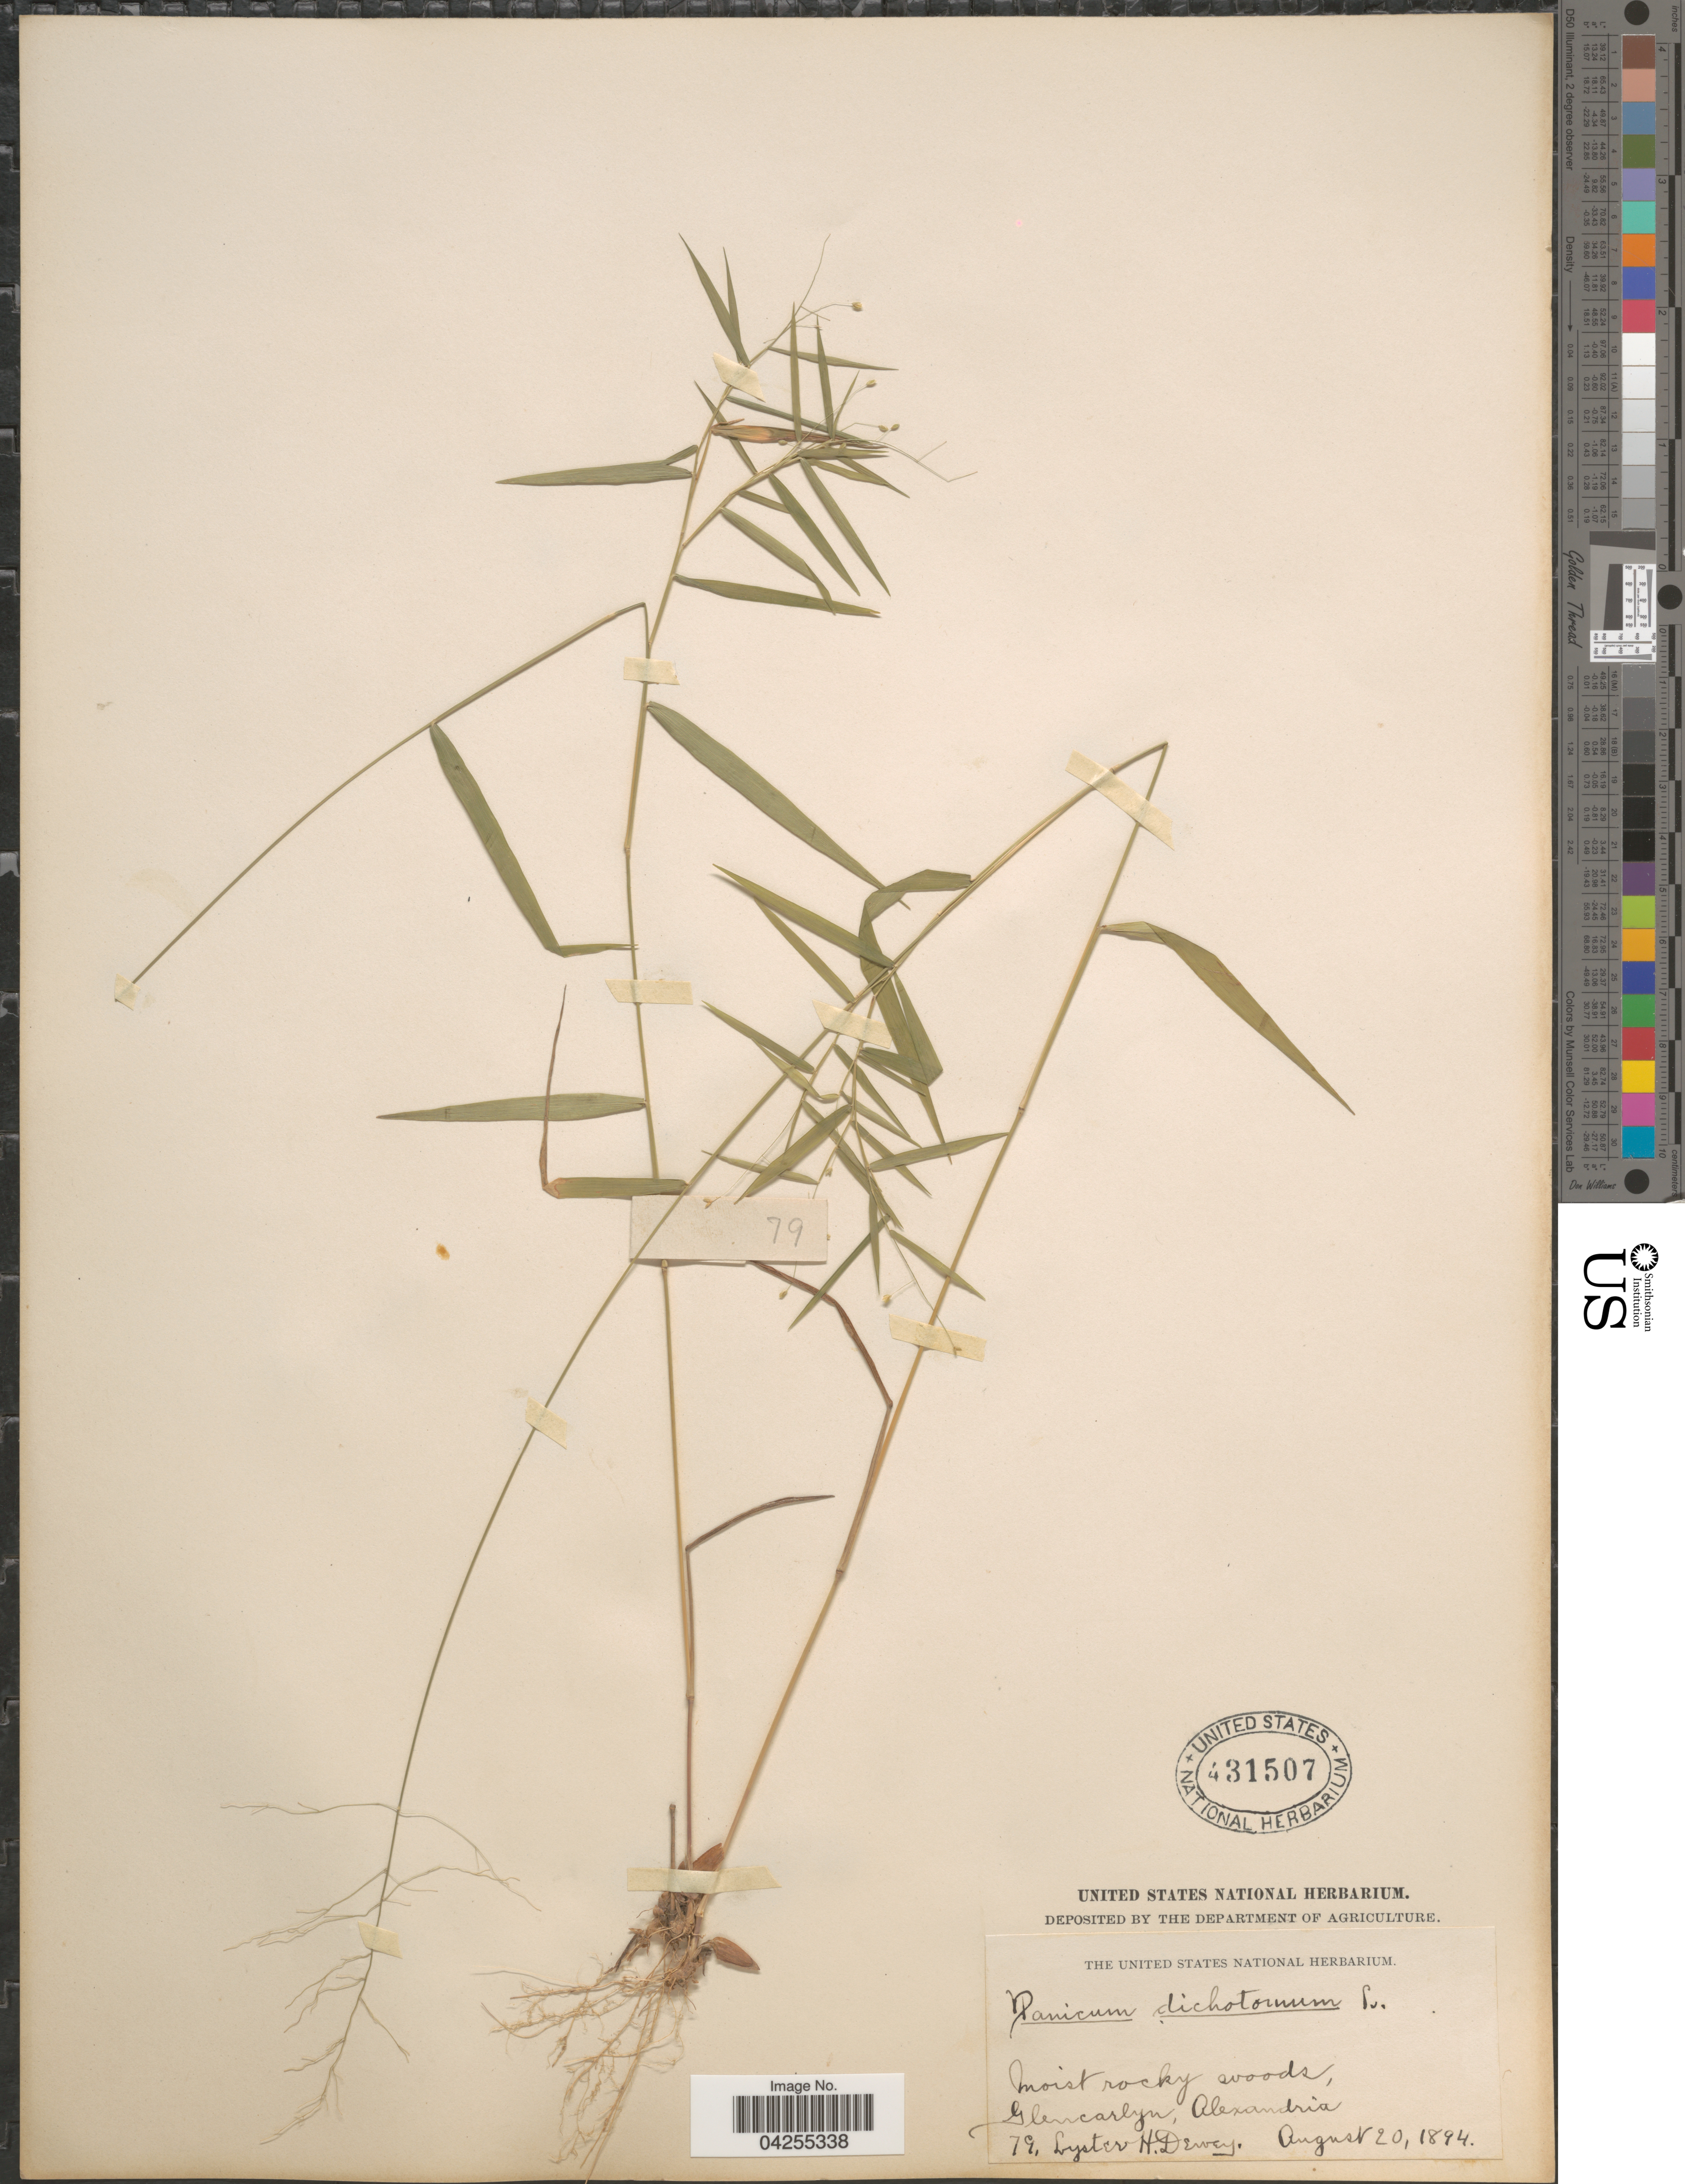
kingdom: Plantae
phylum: Tracheophyta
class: Liliopsida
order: Poales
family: Poaceae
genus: Dichanthelium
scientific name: Dichanthelium dichotomum var. dichotomum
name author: (L.) Gould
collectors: L. H. Dewey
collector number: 79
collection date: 1894-08-20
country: United States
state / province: Virginia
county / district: City of Alexandria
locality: Moist rocky woods, Glencarlyn, Alexandria.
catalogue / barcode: US 431507